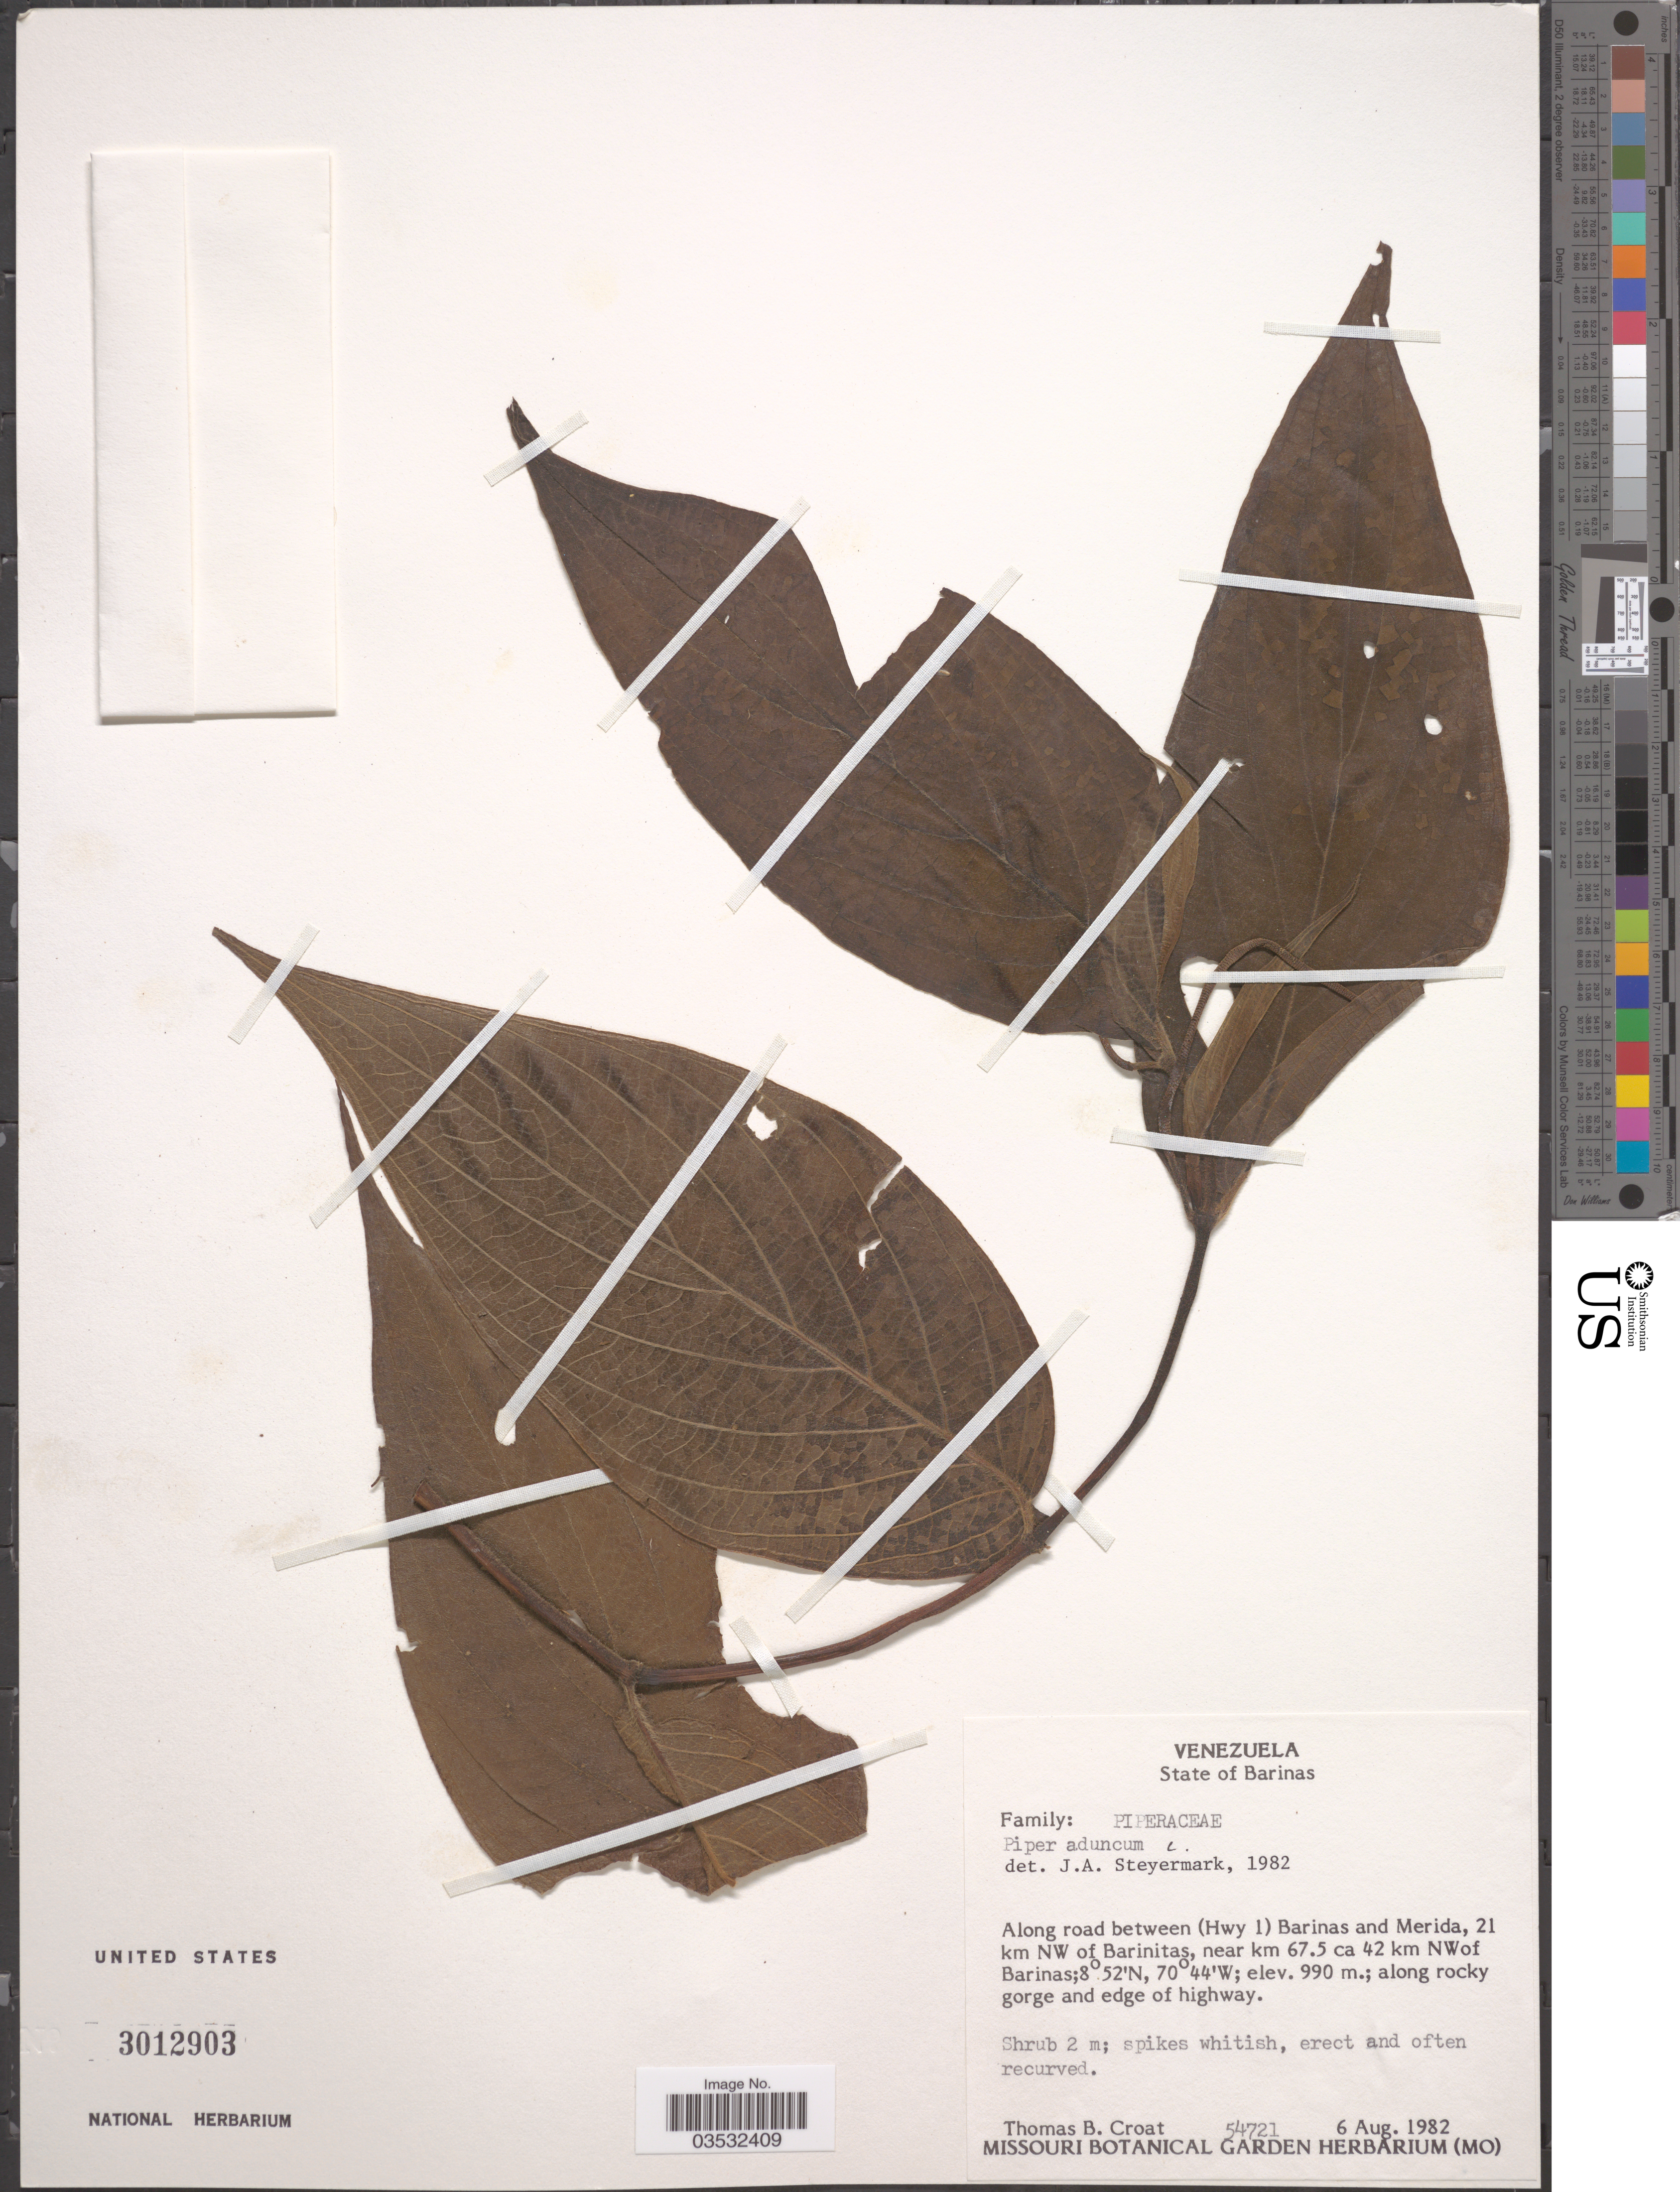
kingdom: Plantae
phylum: Tracheophyta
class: Magnoliopsida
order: Piperales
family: Piperaceae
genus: Piper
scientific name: Piper aduncum var. aduncum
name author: L.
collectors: T. B. Croat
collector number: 54721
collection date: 1982-08-06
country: Venezuela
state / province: Barinas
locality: Along road between (Hwy 1) Barinas and Merida, 21 km NW of Barinitas, near km 67.5 ca 42 km NW of Barinas.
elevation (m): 990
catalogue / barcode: US 3012903